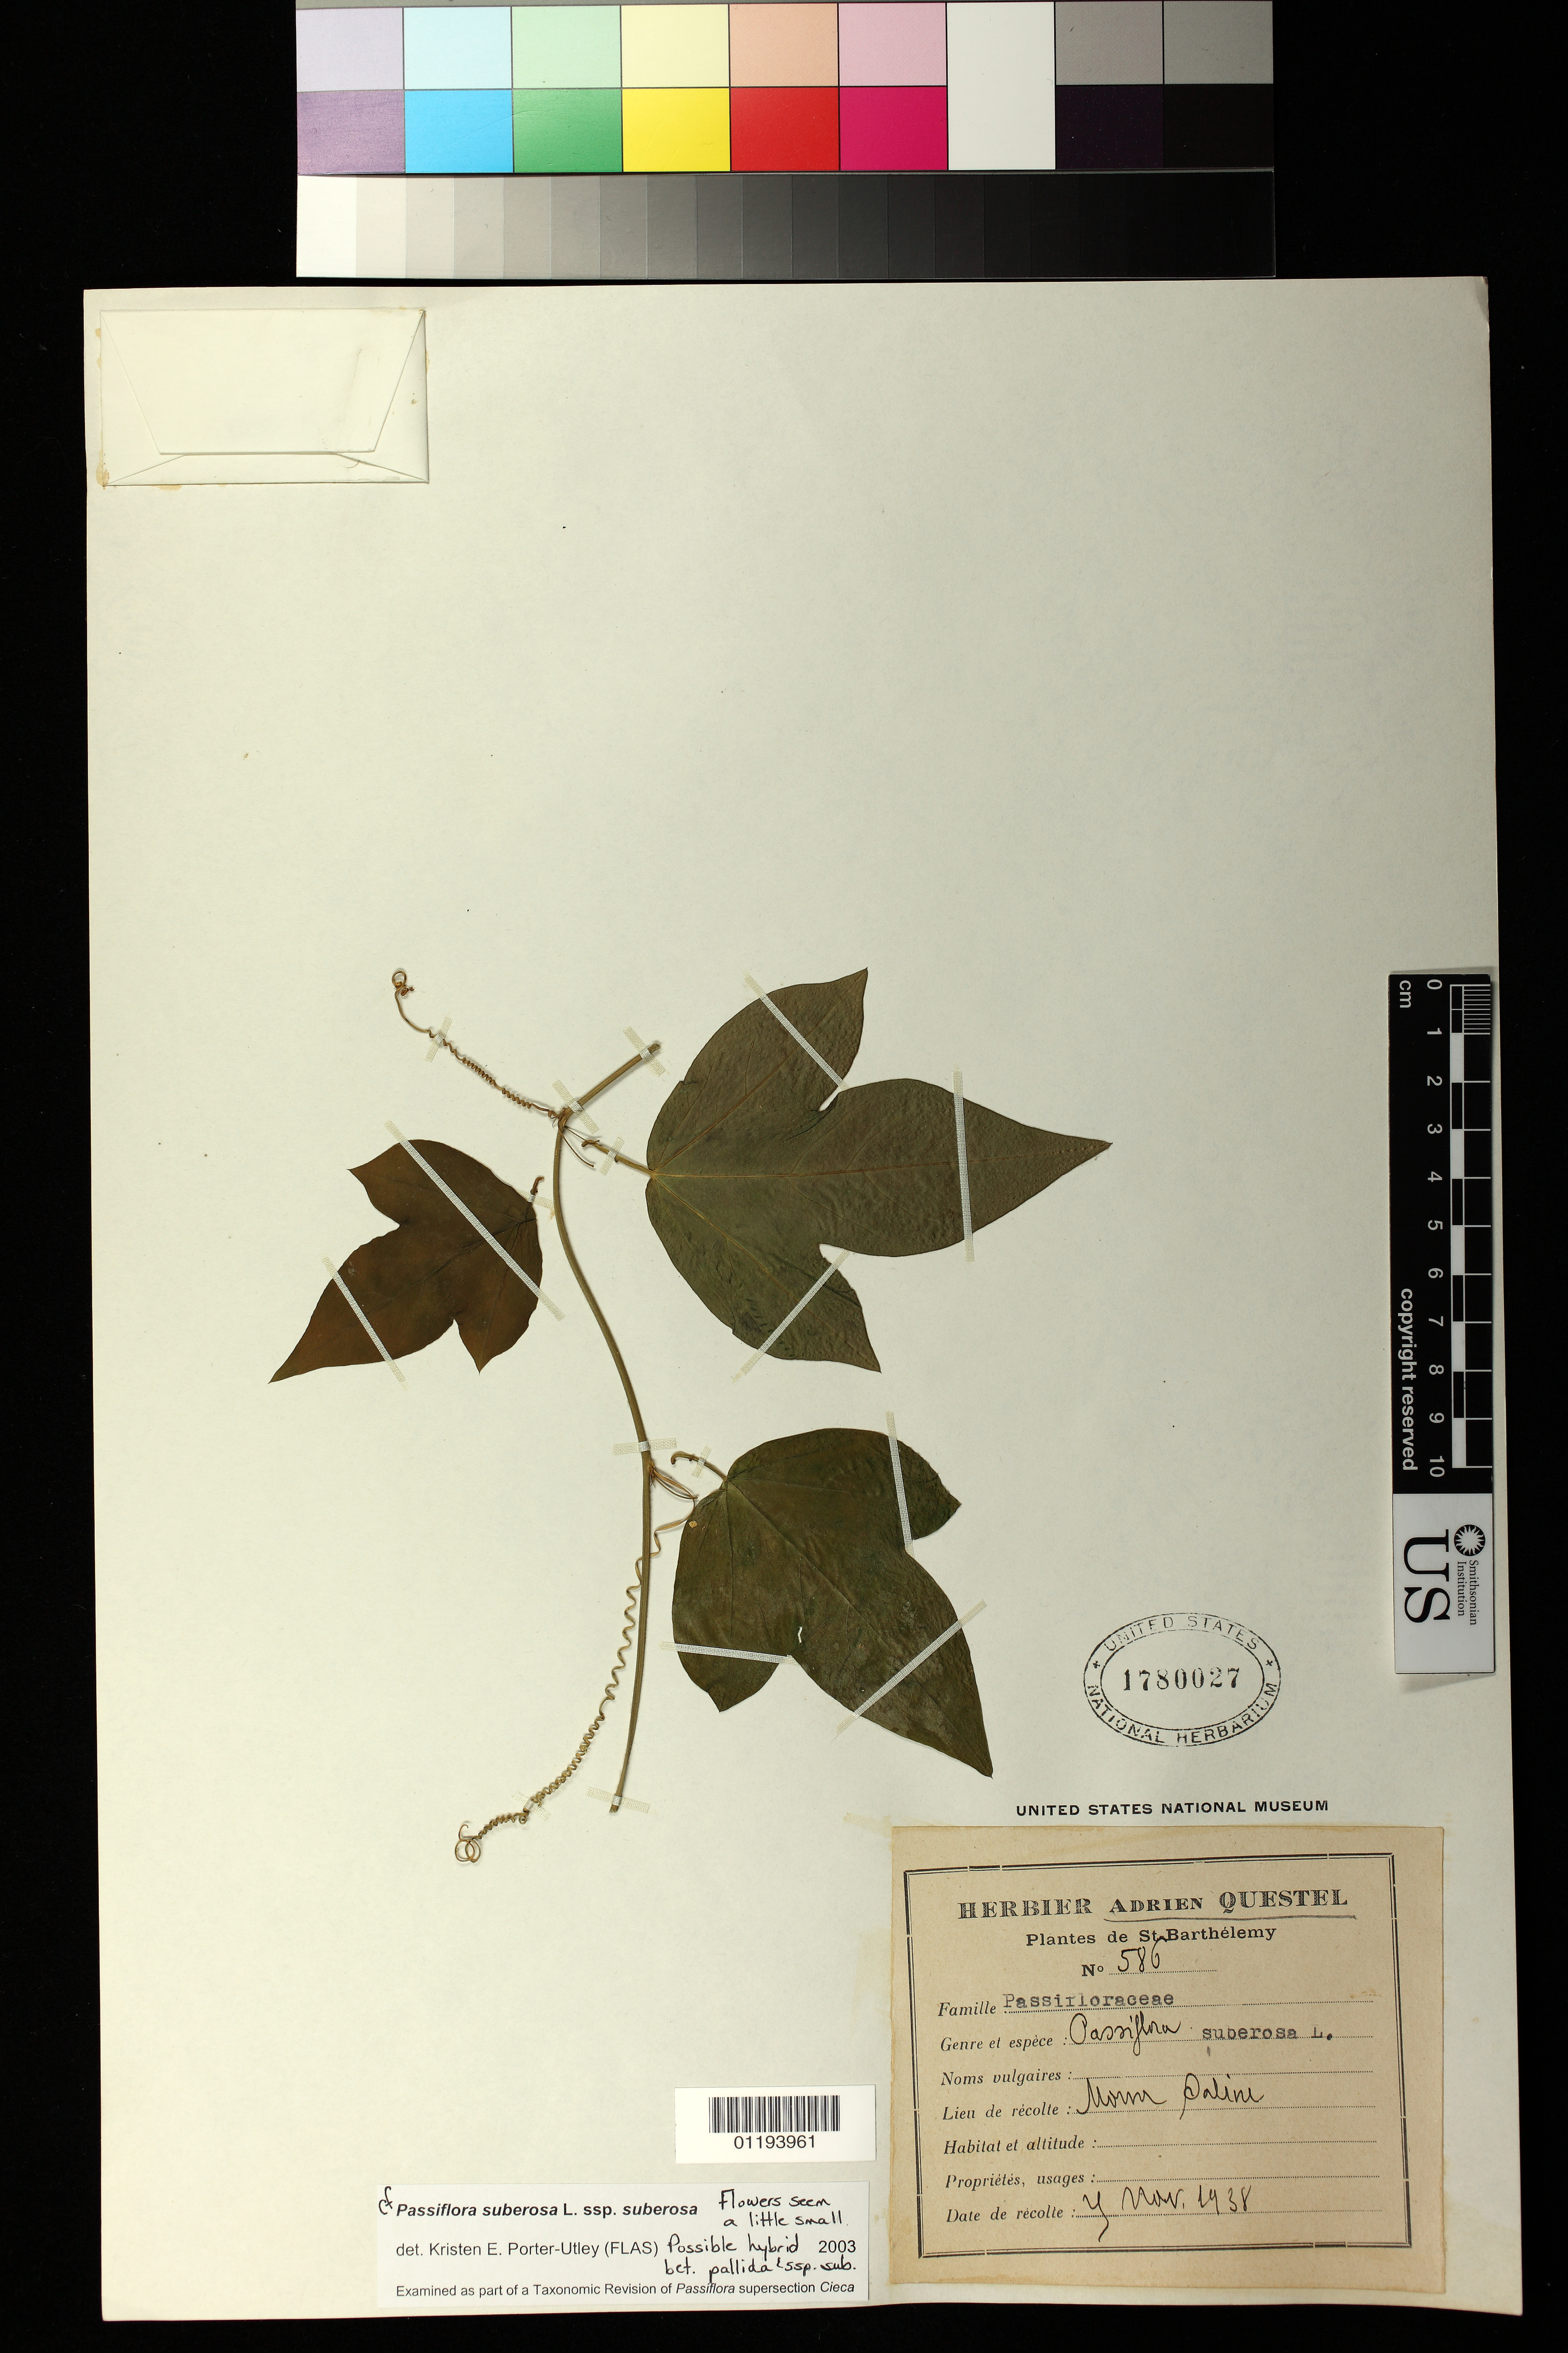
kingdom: Plantae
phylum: Tracheophyta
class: Magnoliopsida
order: Malpighiales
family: Passifloraceae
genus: Passiflora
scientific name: Passiflora suberosa subsp. suberosa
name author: L.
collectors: A. Questel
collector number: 586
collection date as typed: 1938-11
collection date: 1911-11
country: Saint Barthélemy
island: St. Barthélemy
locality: Morne Saline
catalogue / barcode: US 1780027